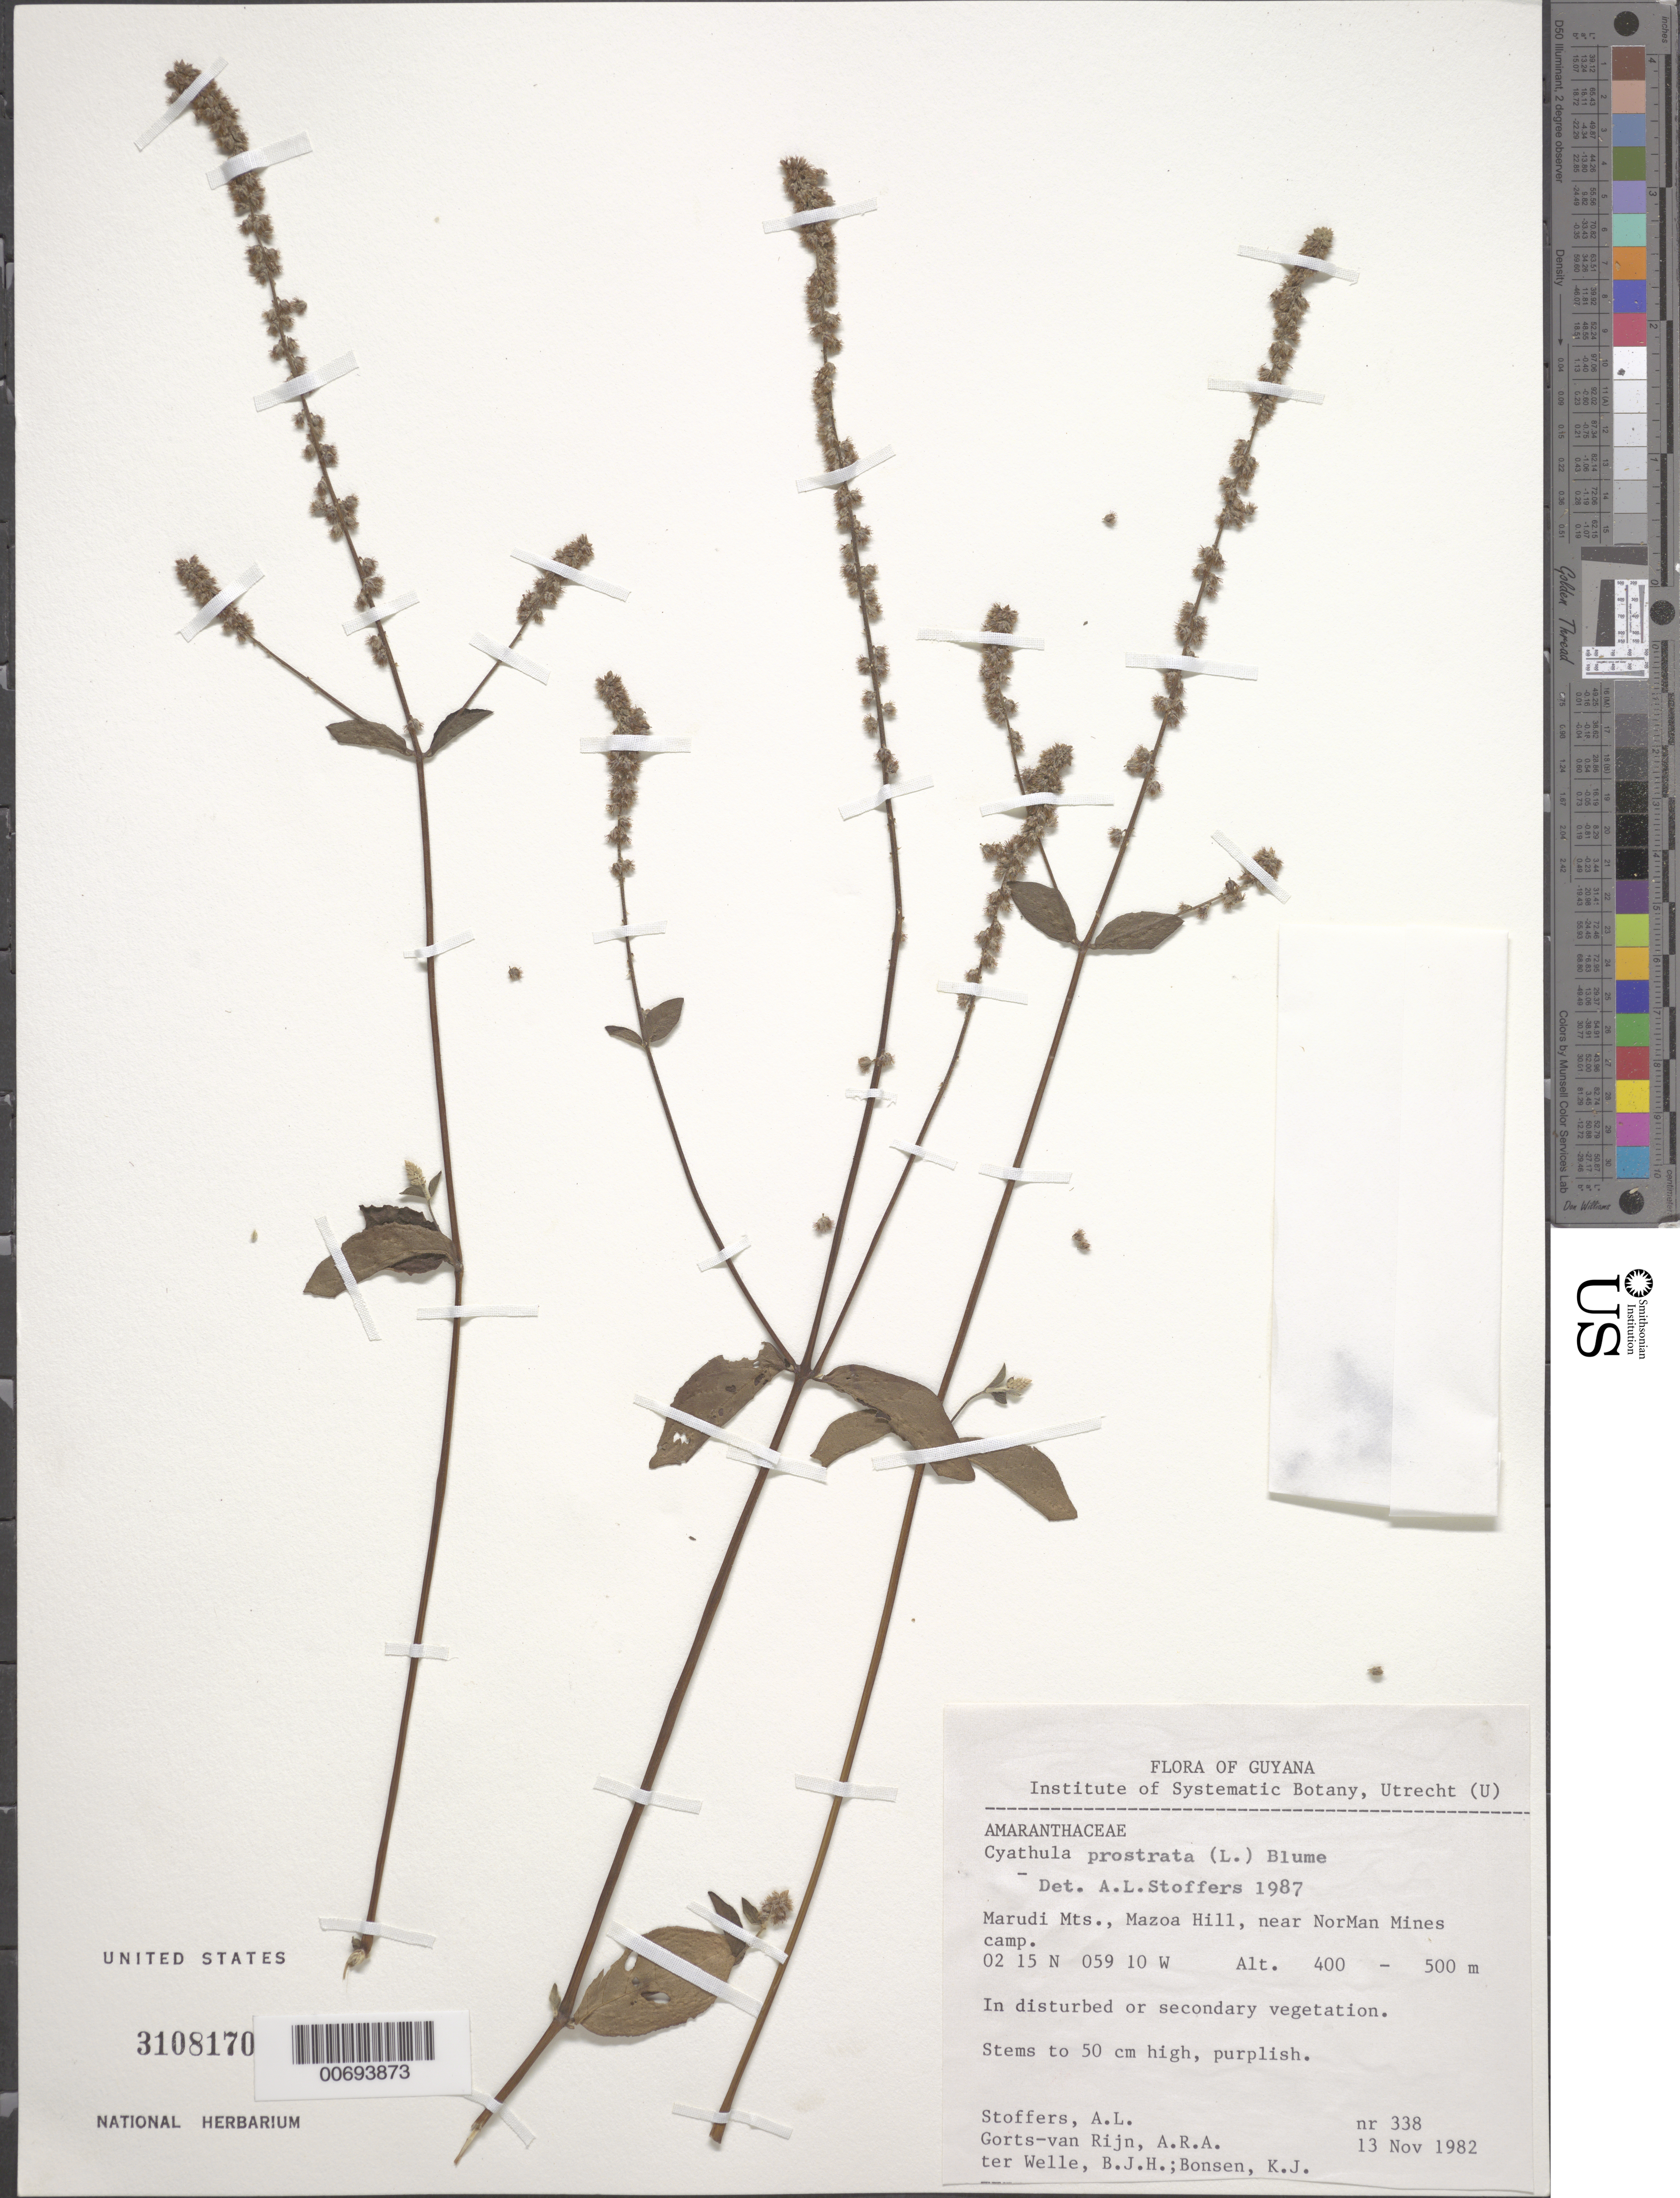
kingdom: Plantae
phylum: Tracheophyta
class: Magnoliopsida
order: Caryophyllales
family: Amaranthaceae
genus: Cyathula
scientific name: Cyathula prostrata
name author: (L.) Blume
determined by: Stoffers, A. L.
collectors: A. Stoffers, A. .R. A. Görts-van Rijn, B. Welle & K. Bonsen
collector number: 338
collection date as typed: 13-Nov-82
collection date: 1982-11-13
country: Guyana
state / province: U. Takutu-U. Essequibo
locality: Marudi Mts., Mazoa Hill, near NorMan Mines camp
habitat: Disturbed or secondary vegetation.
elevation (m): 400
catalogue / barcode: US 3108170